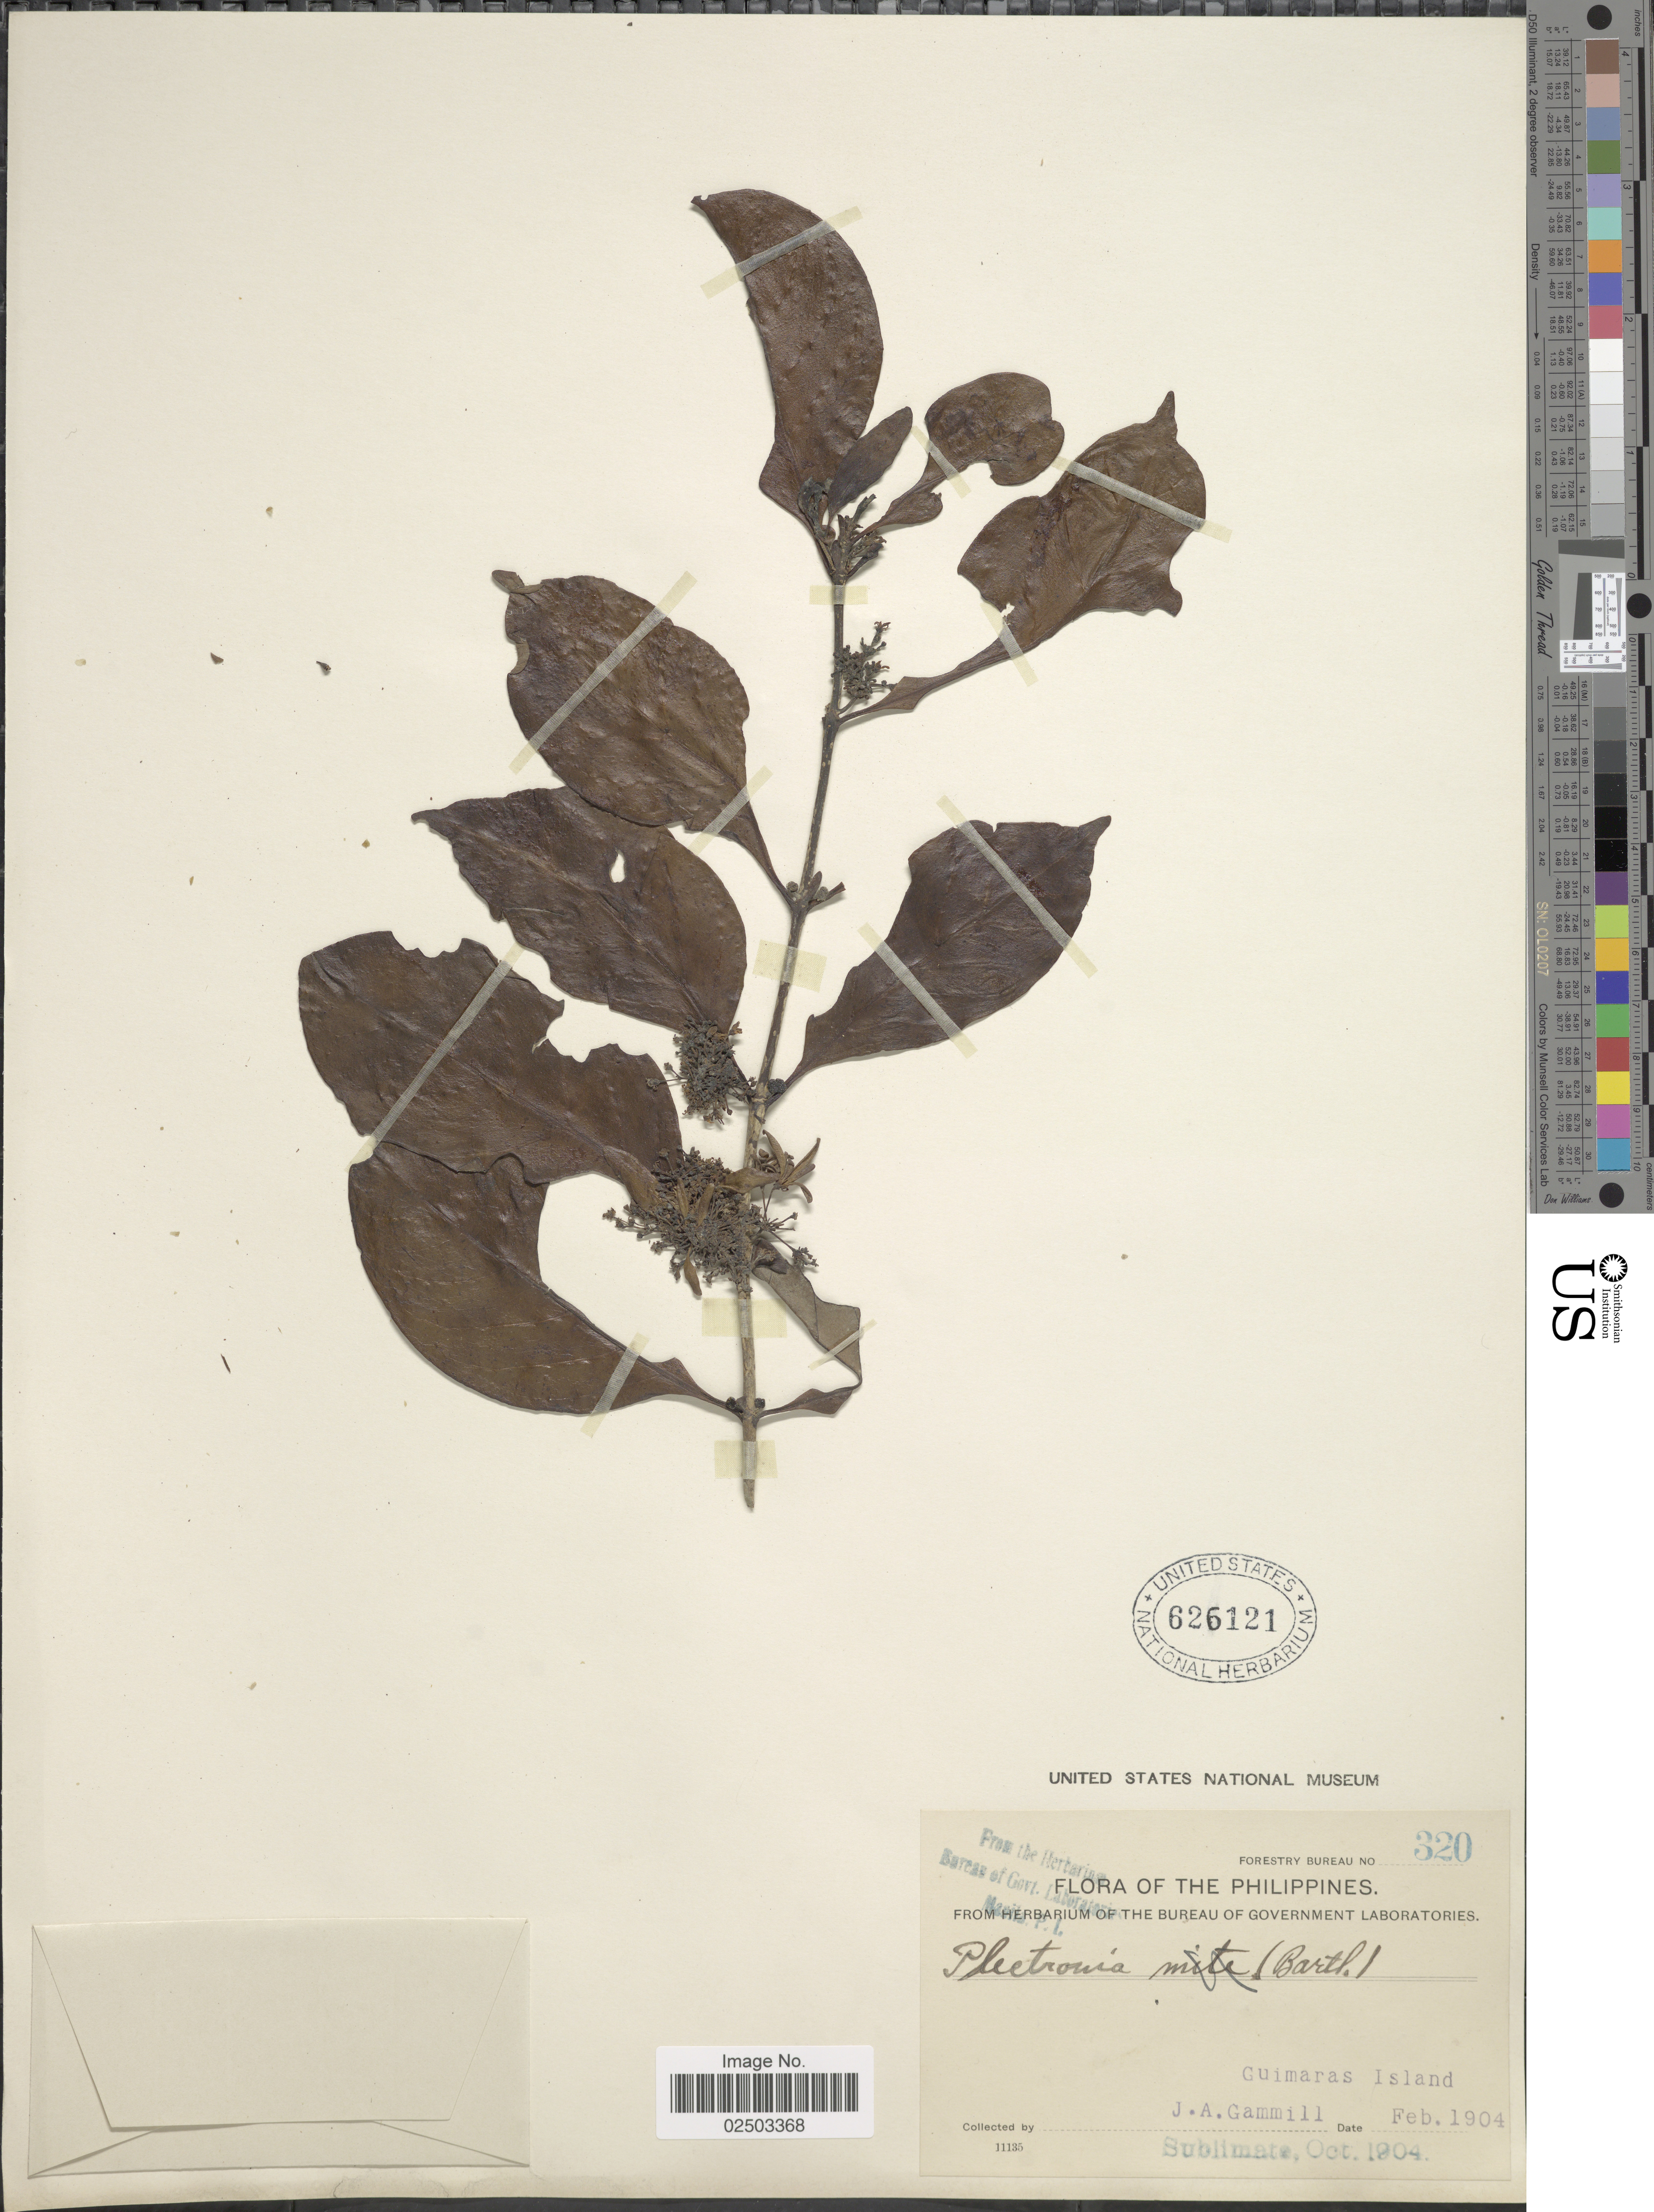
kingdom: Plantae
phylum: Tracheophyta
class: Magnoliopsida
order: Gentianales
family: Rubiaceae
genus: Canthium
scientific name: Canthium dicoccum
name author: (Gaertn.) Merr.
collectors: J. Gammill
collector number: Forestry Bureau 320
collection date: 1904-02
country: Philippines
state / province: Western Visayas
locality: Guimaras Island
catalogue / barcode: US 626121